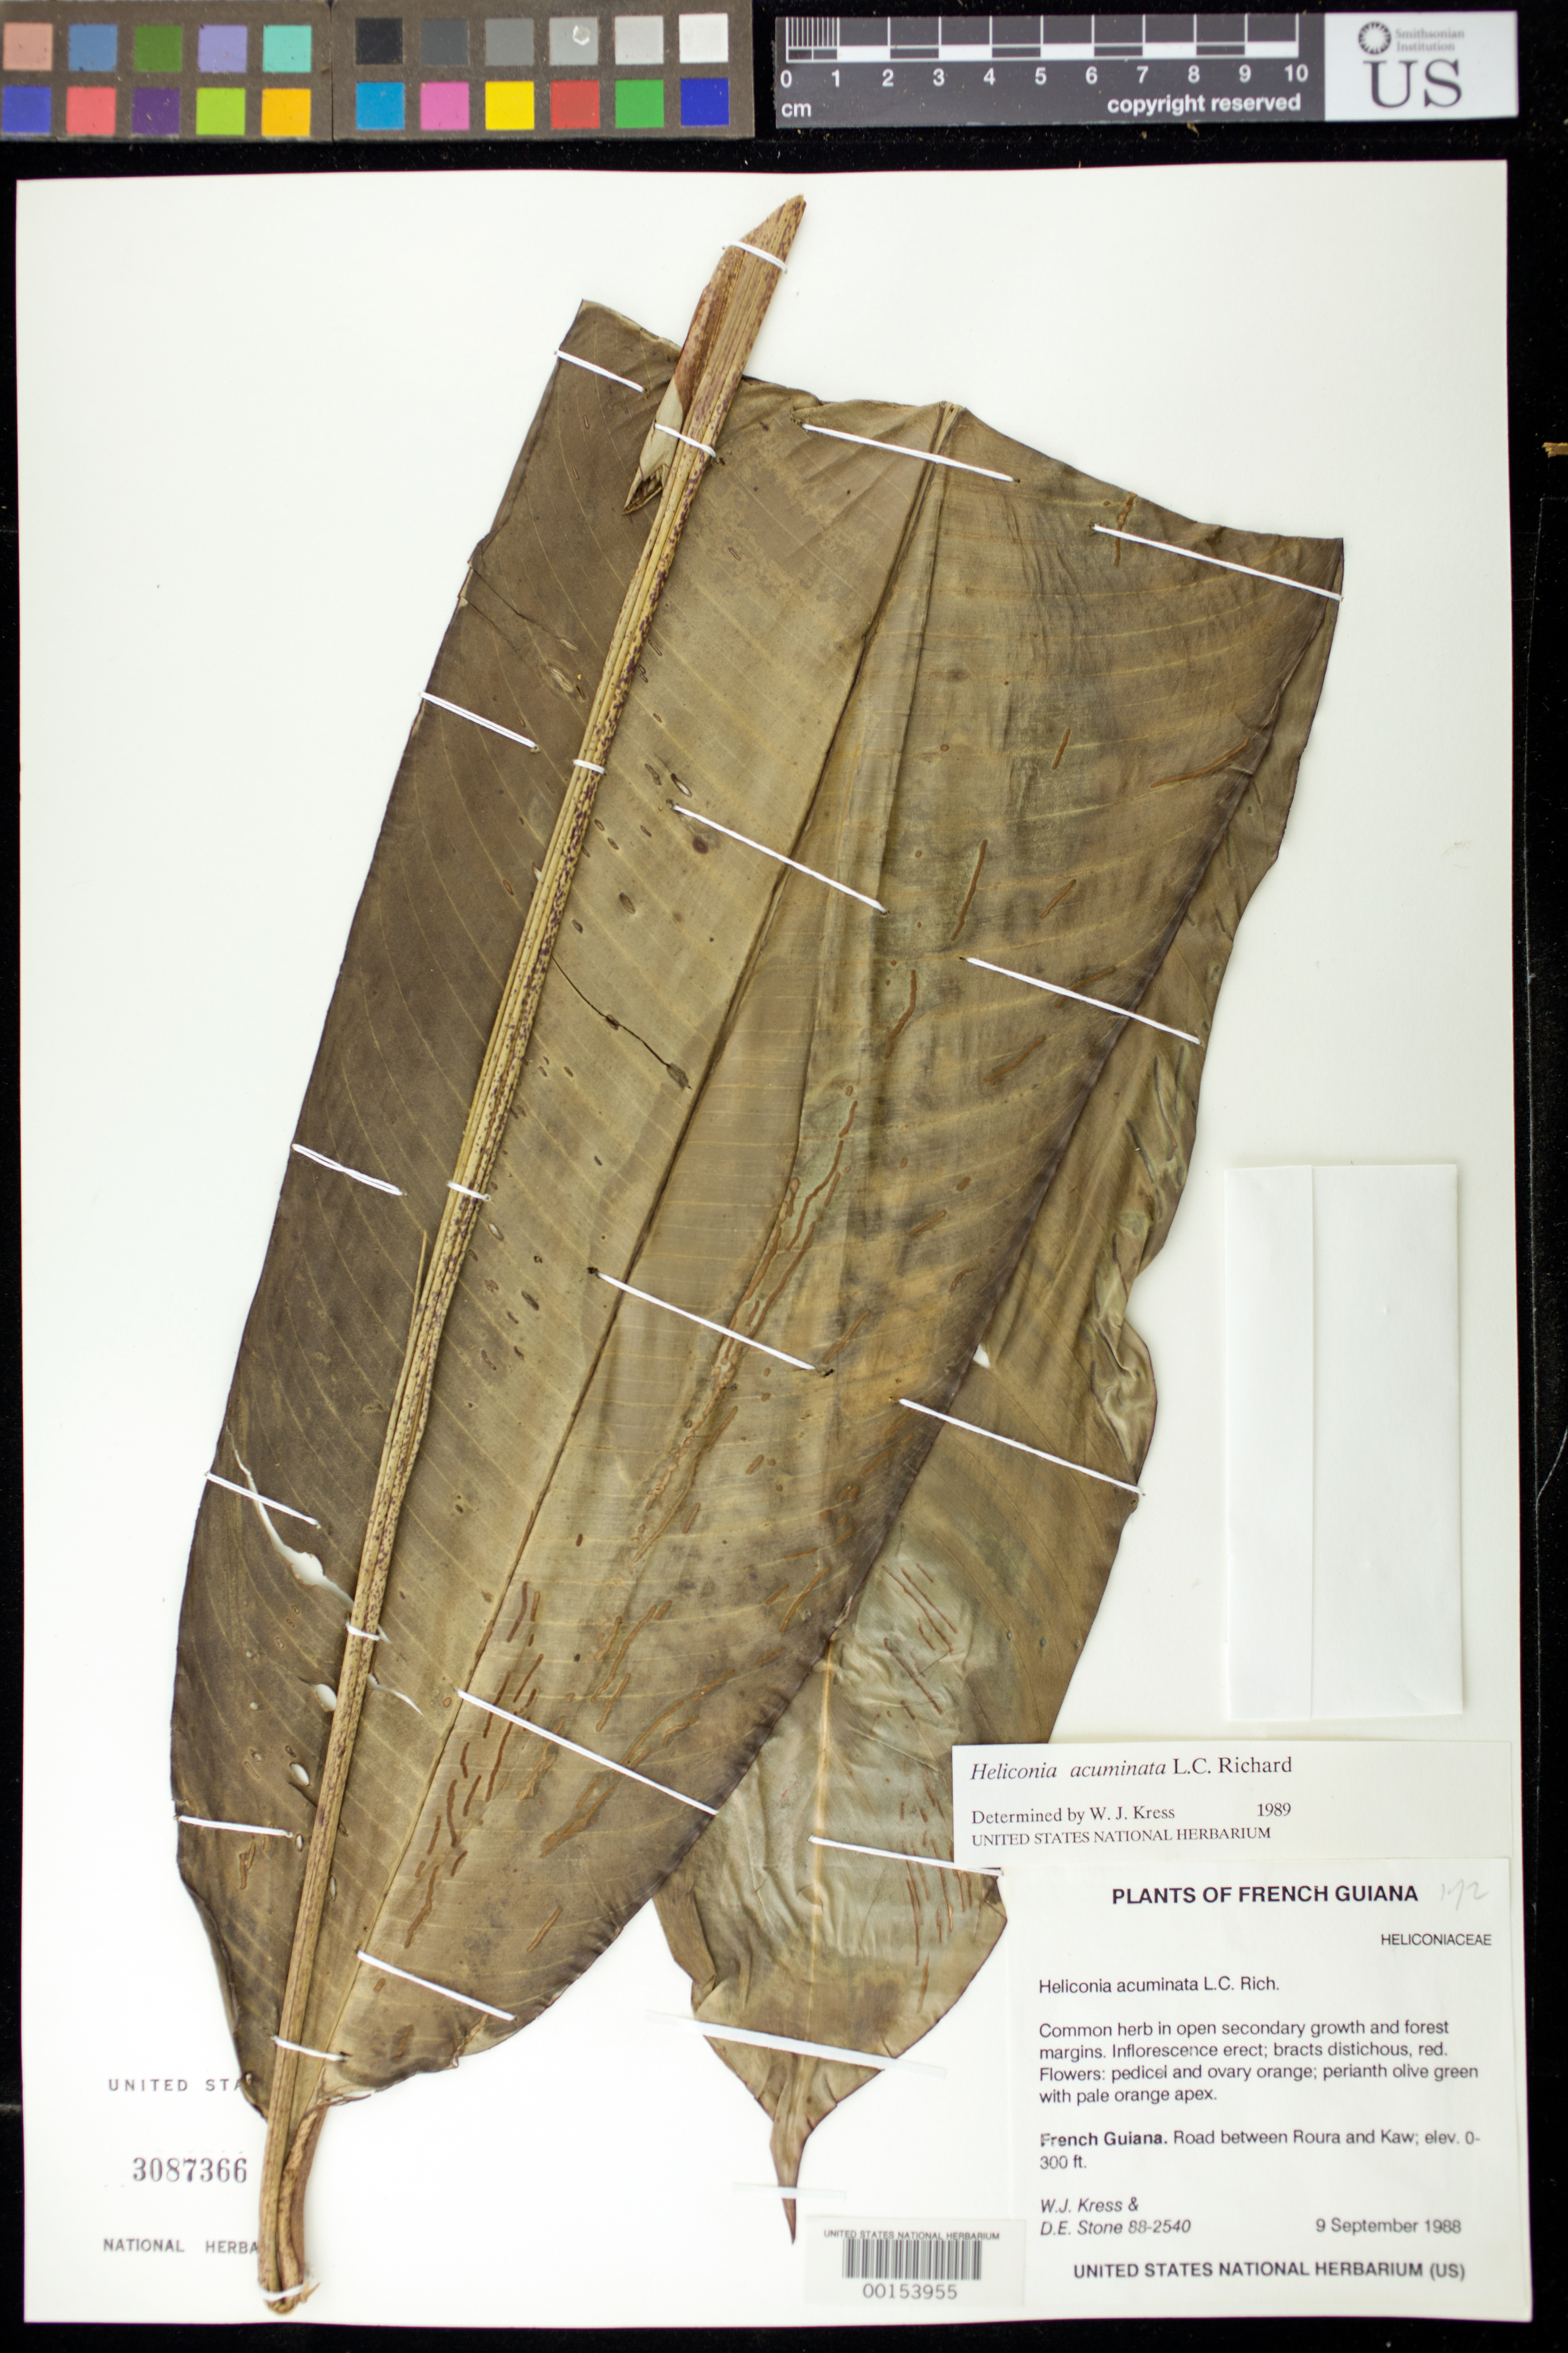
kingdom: Plantae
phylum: Tracheophyta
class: Liliopsida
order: Zingiberales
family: Heliconiaceae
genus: Heliconia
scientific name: Heliconia acuminata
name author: A. Rich.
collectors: W. J. Kress & D. E. Stone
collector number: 88-2540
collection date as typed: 09 Sep 1988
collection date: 1988-09-09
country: French Guiana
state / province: Cayenne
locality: Road between roura and kaw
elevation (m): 0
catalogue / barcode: US 3087366